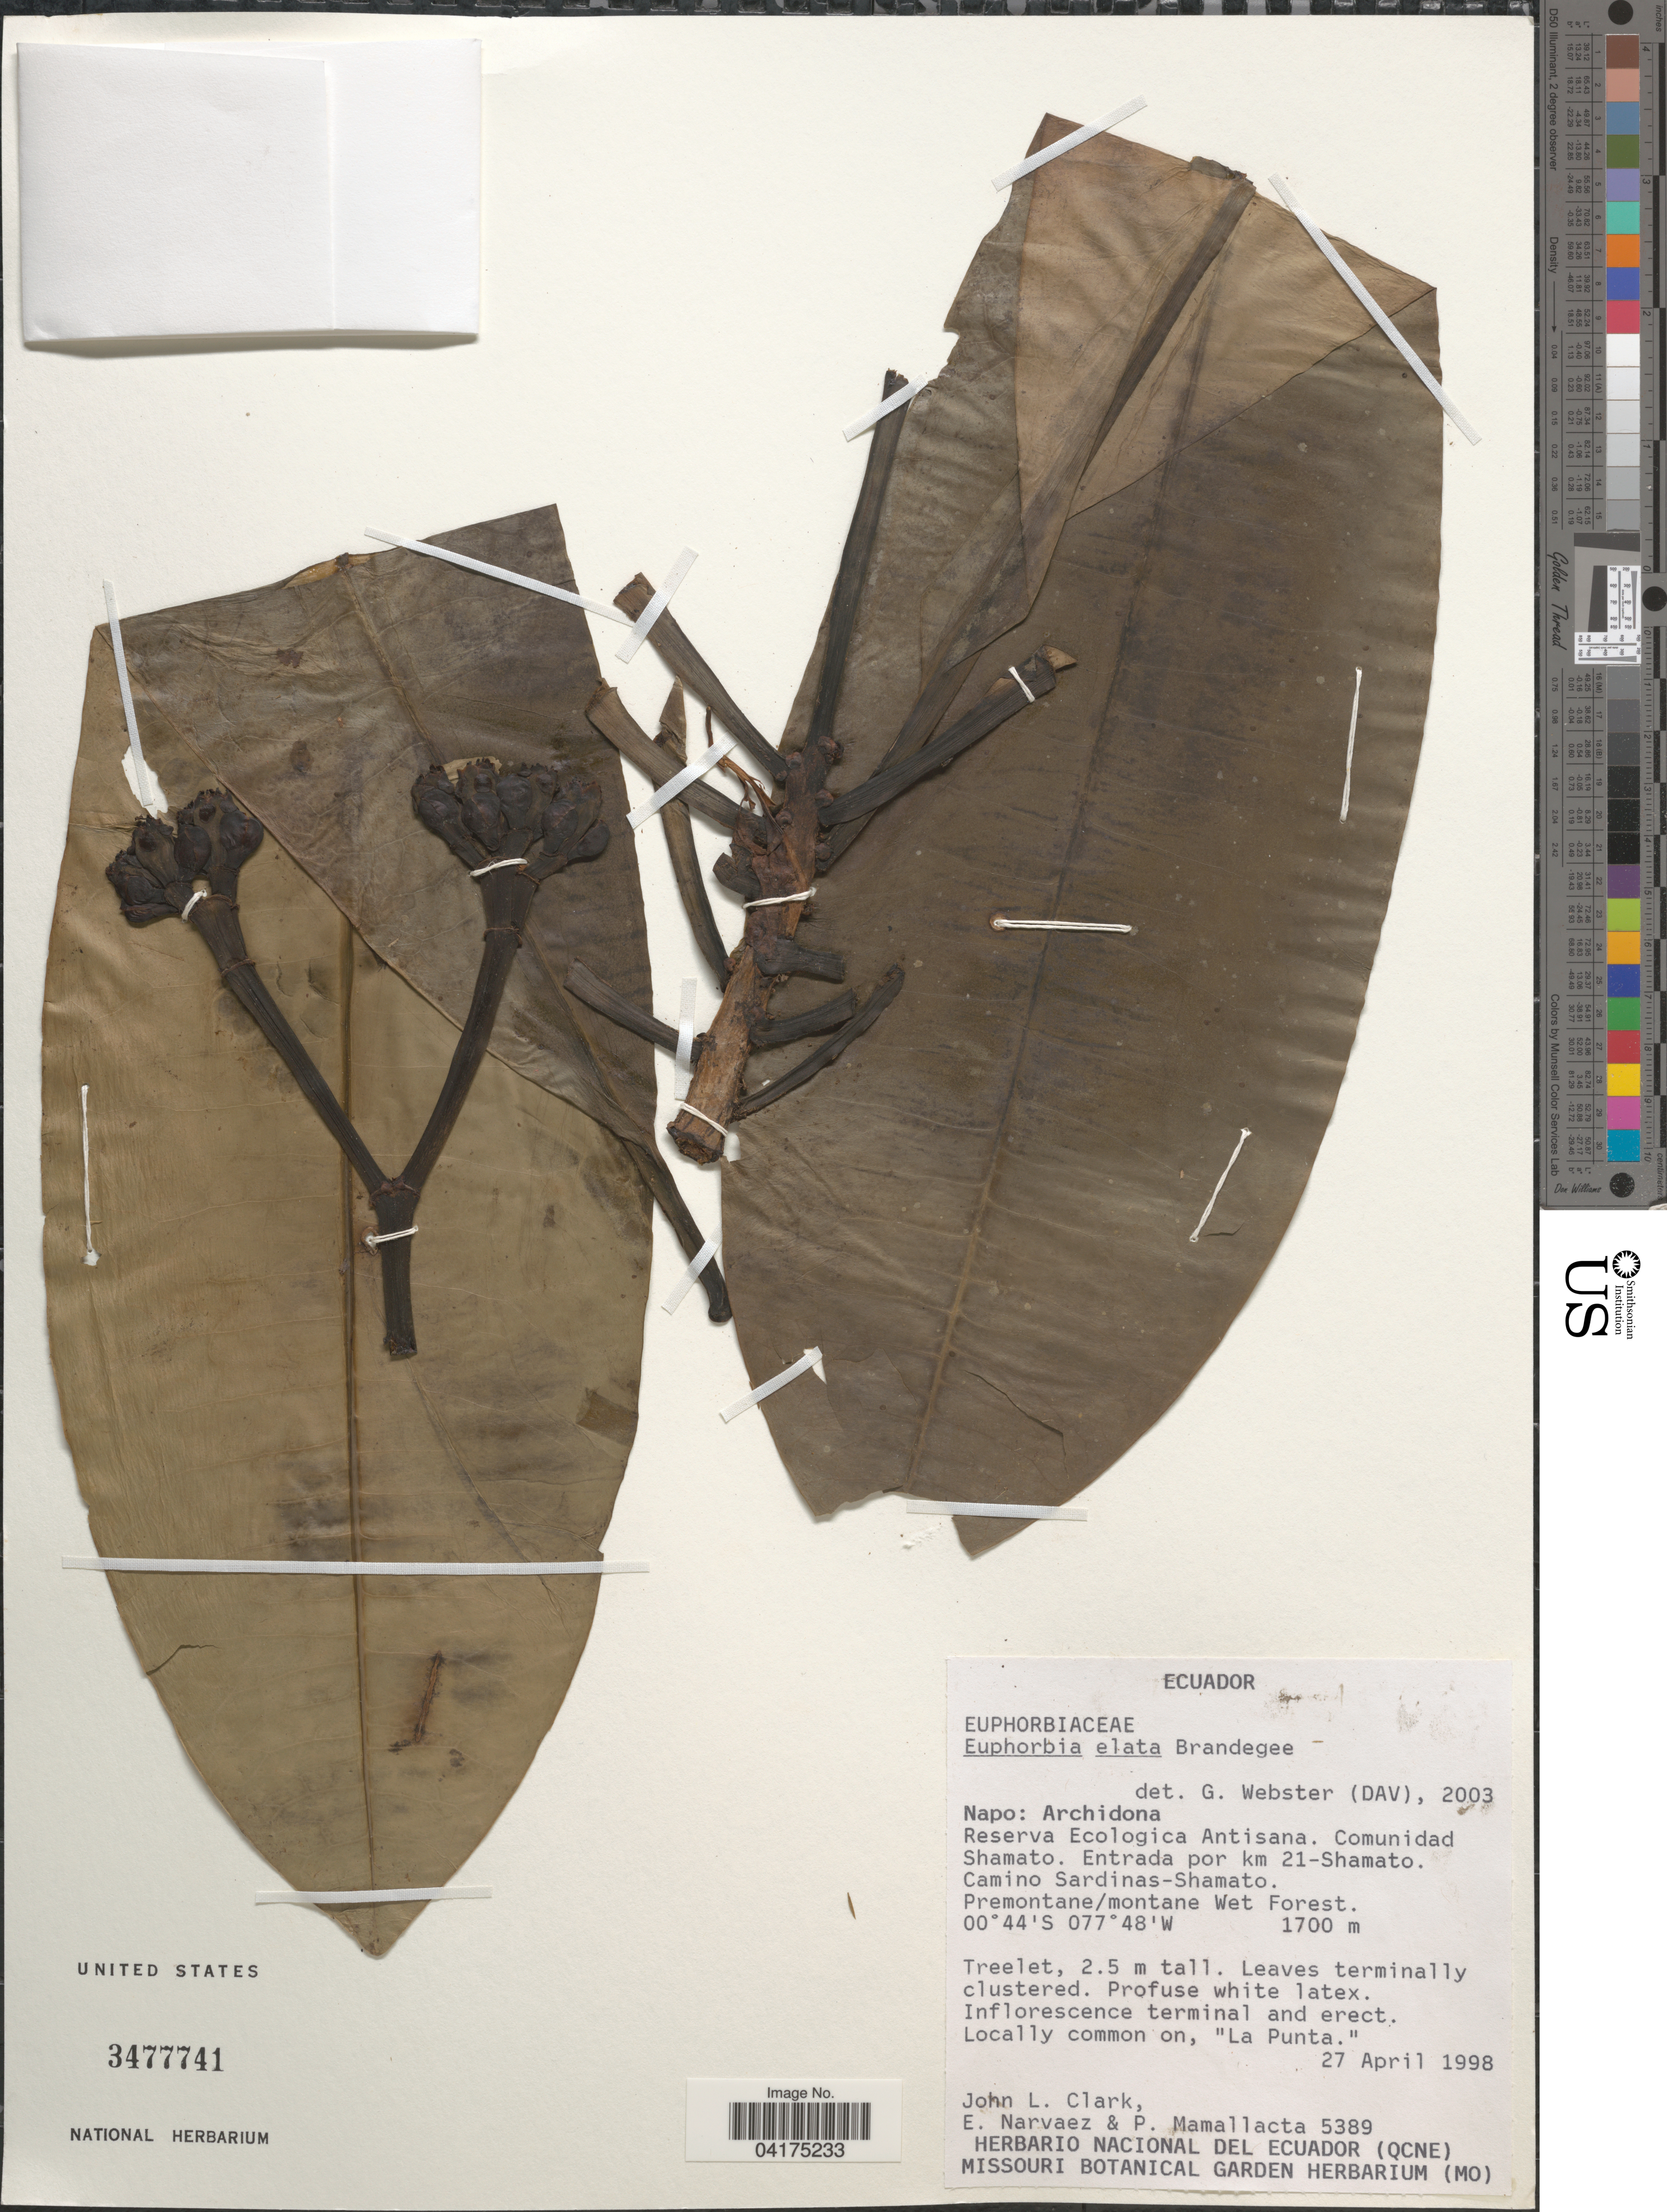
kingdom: Plantae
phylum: Tracheophyta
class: Magnoliopsida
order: Malpighiales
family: Euphorbiaceae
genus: Euphorbia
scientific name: Euphorbia elata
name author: Brandegee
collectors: J. L. Clark, E. Narváez & P. Mamallacta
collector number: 5389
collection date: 1998-04-27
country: Ecuador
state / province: Napo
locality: Archidona. Reserva Ecologica Antisana. Comunidad Shamato. Entrada por km 21-Shamato. Camino Sardinas-Shamato.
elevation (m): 1700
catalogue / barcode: US 3477741